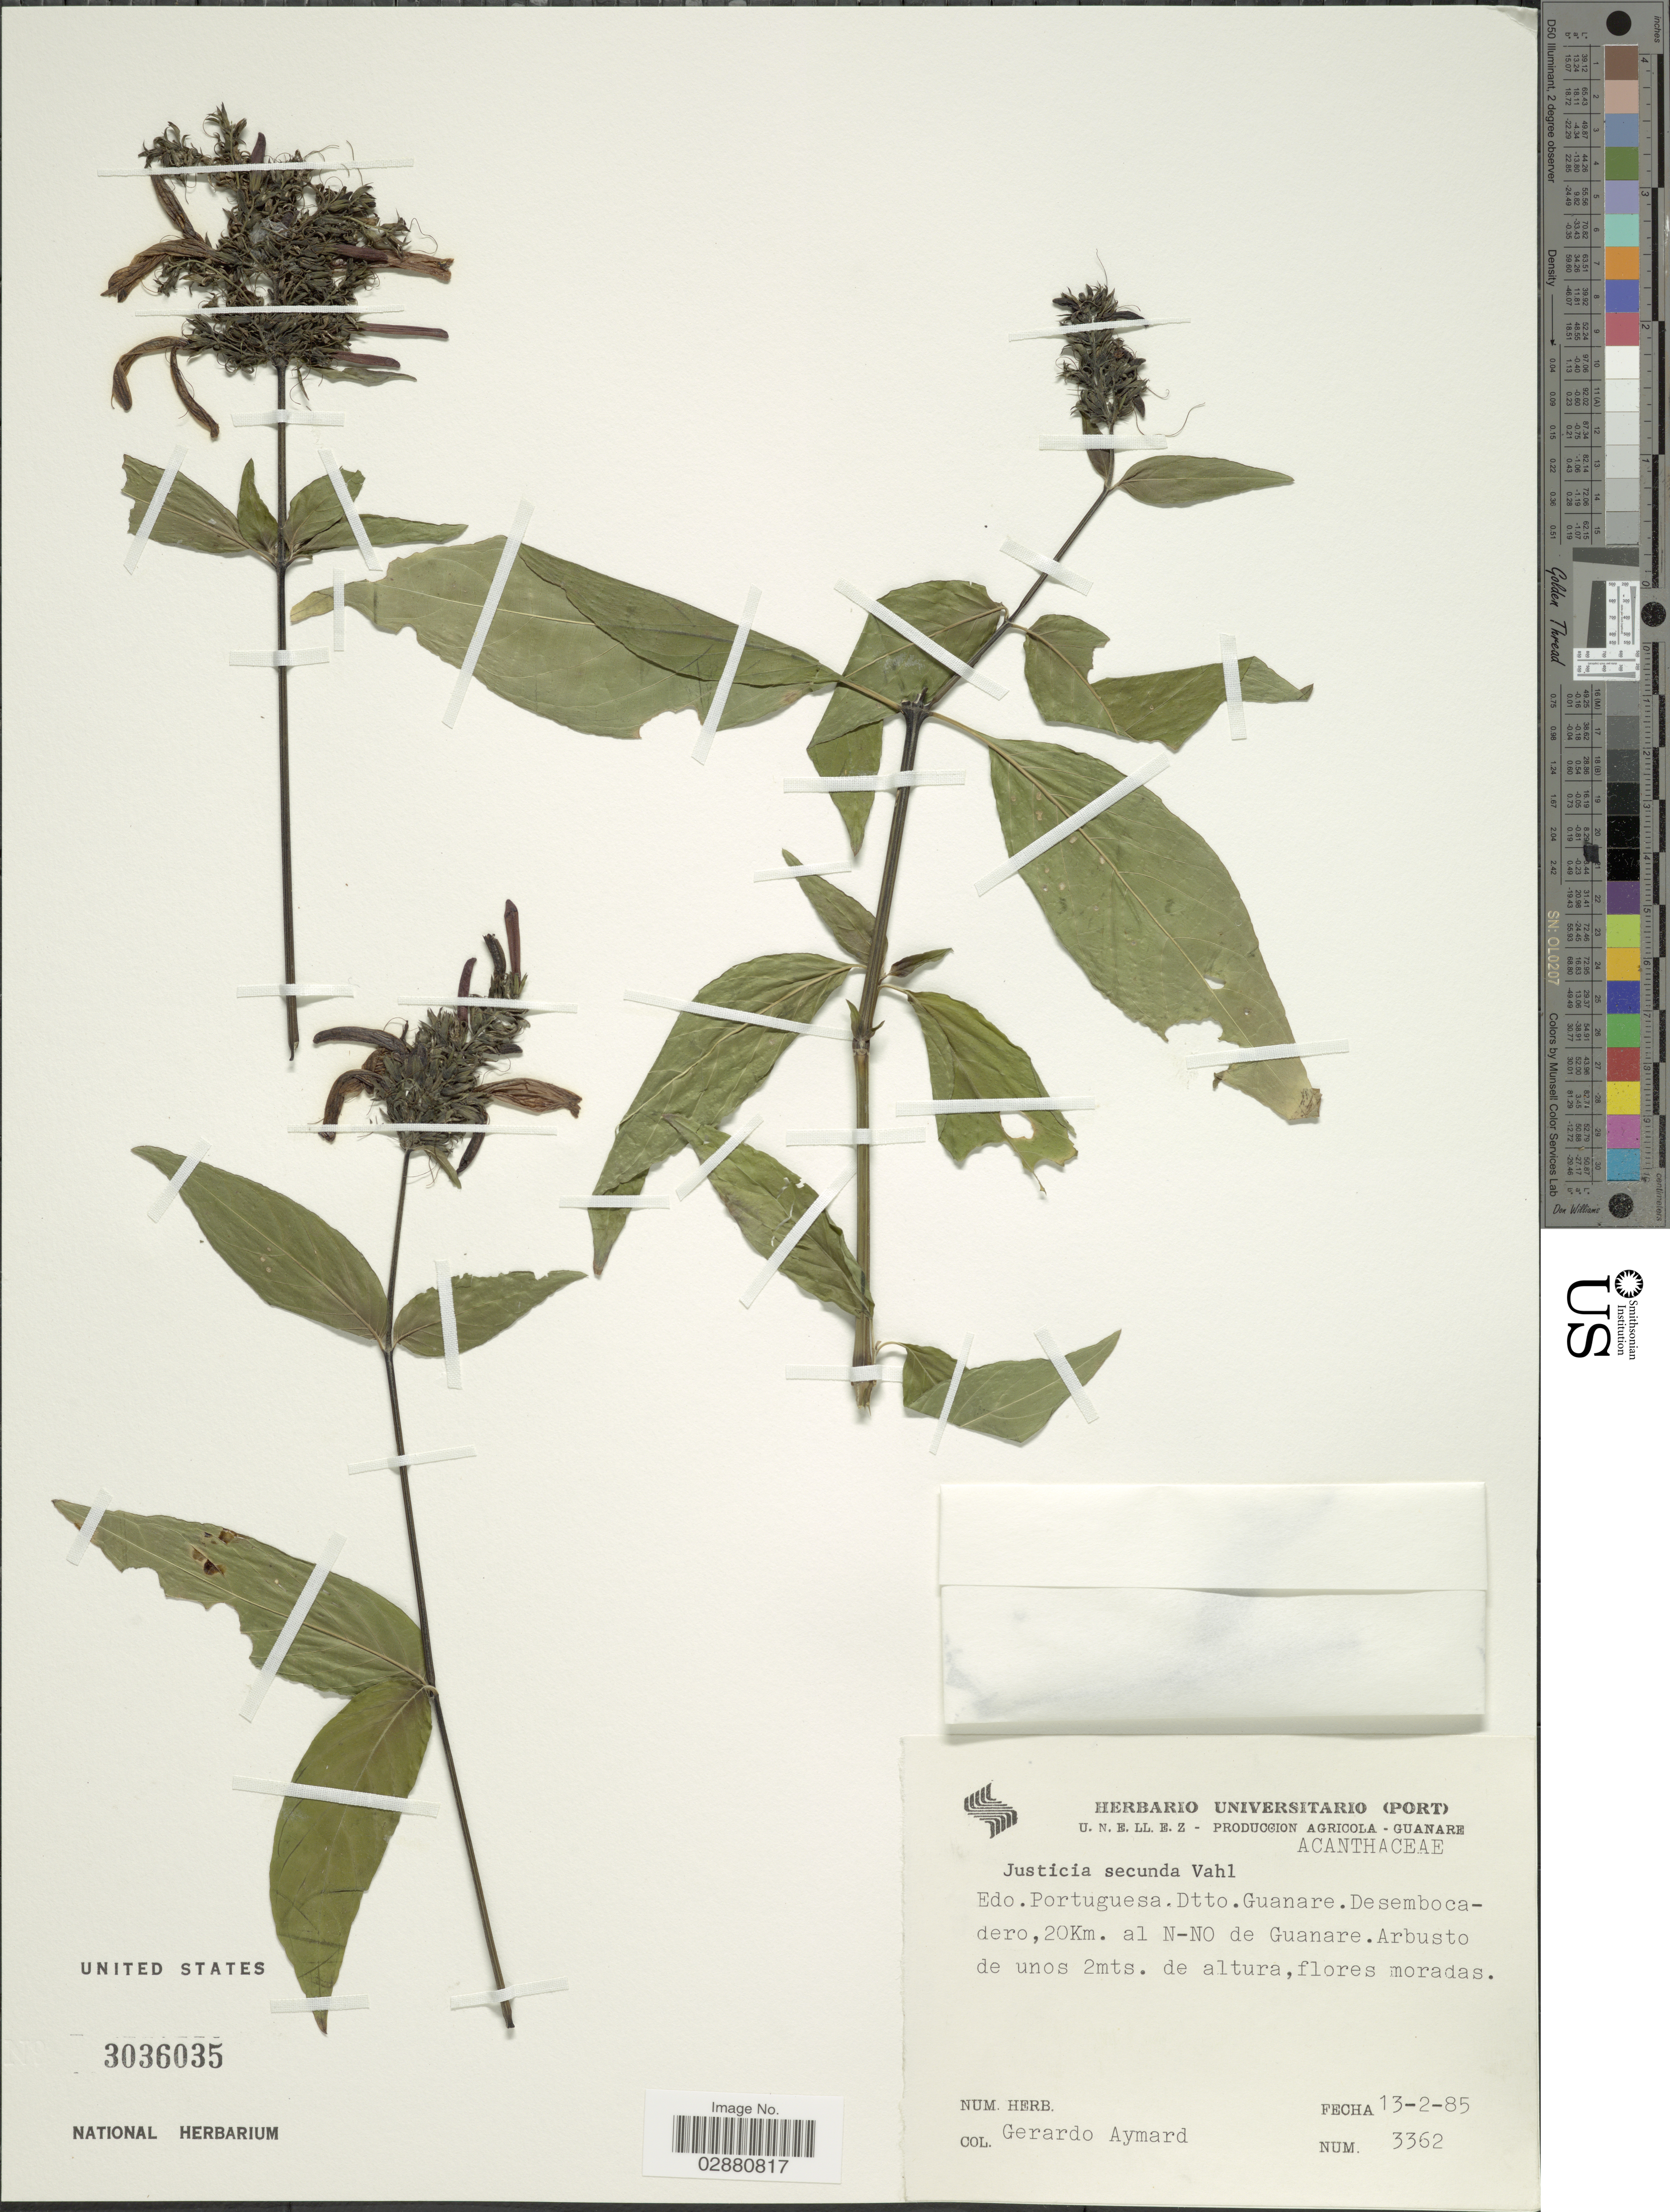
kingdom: Plantae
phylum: Tracheophyta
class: Magnoliopsida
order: Lamiales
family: Acanthaceae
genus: Justicia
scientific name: Justicia secunda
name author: Vahl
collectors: G. A. Aymard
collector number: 3362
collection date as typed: Transcribed d/m/y: 13/2/85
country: Venezuela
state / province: Portuguesa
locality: Edo. Portuguesa. Dtto. Guanare. Desembocadero, 20Km. al N-NO de Guanare.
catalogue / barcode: US 3036035